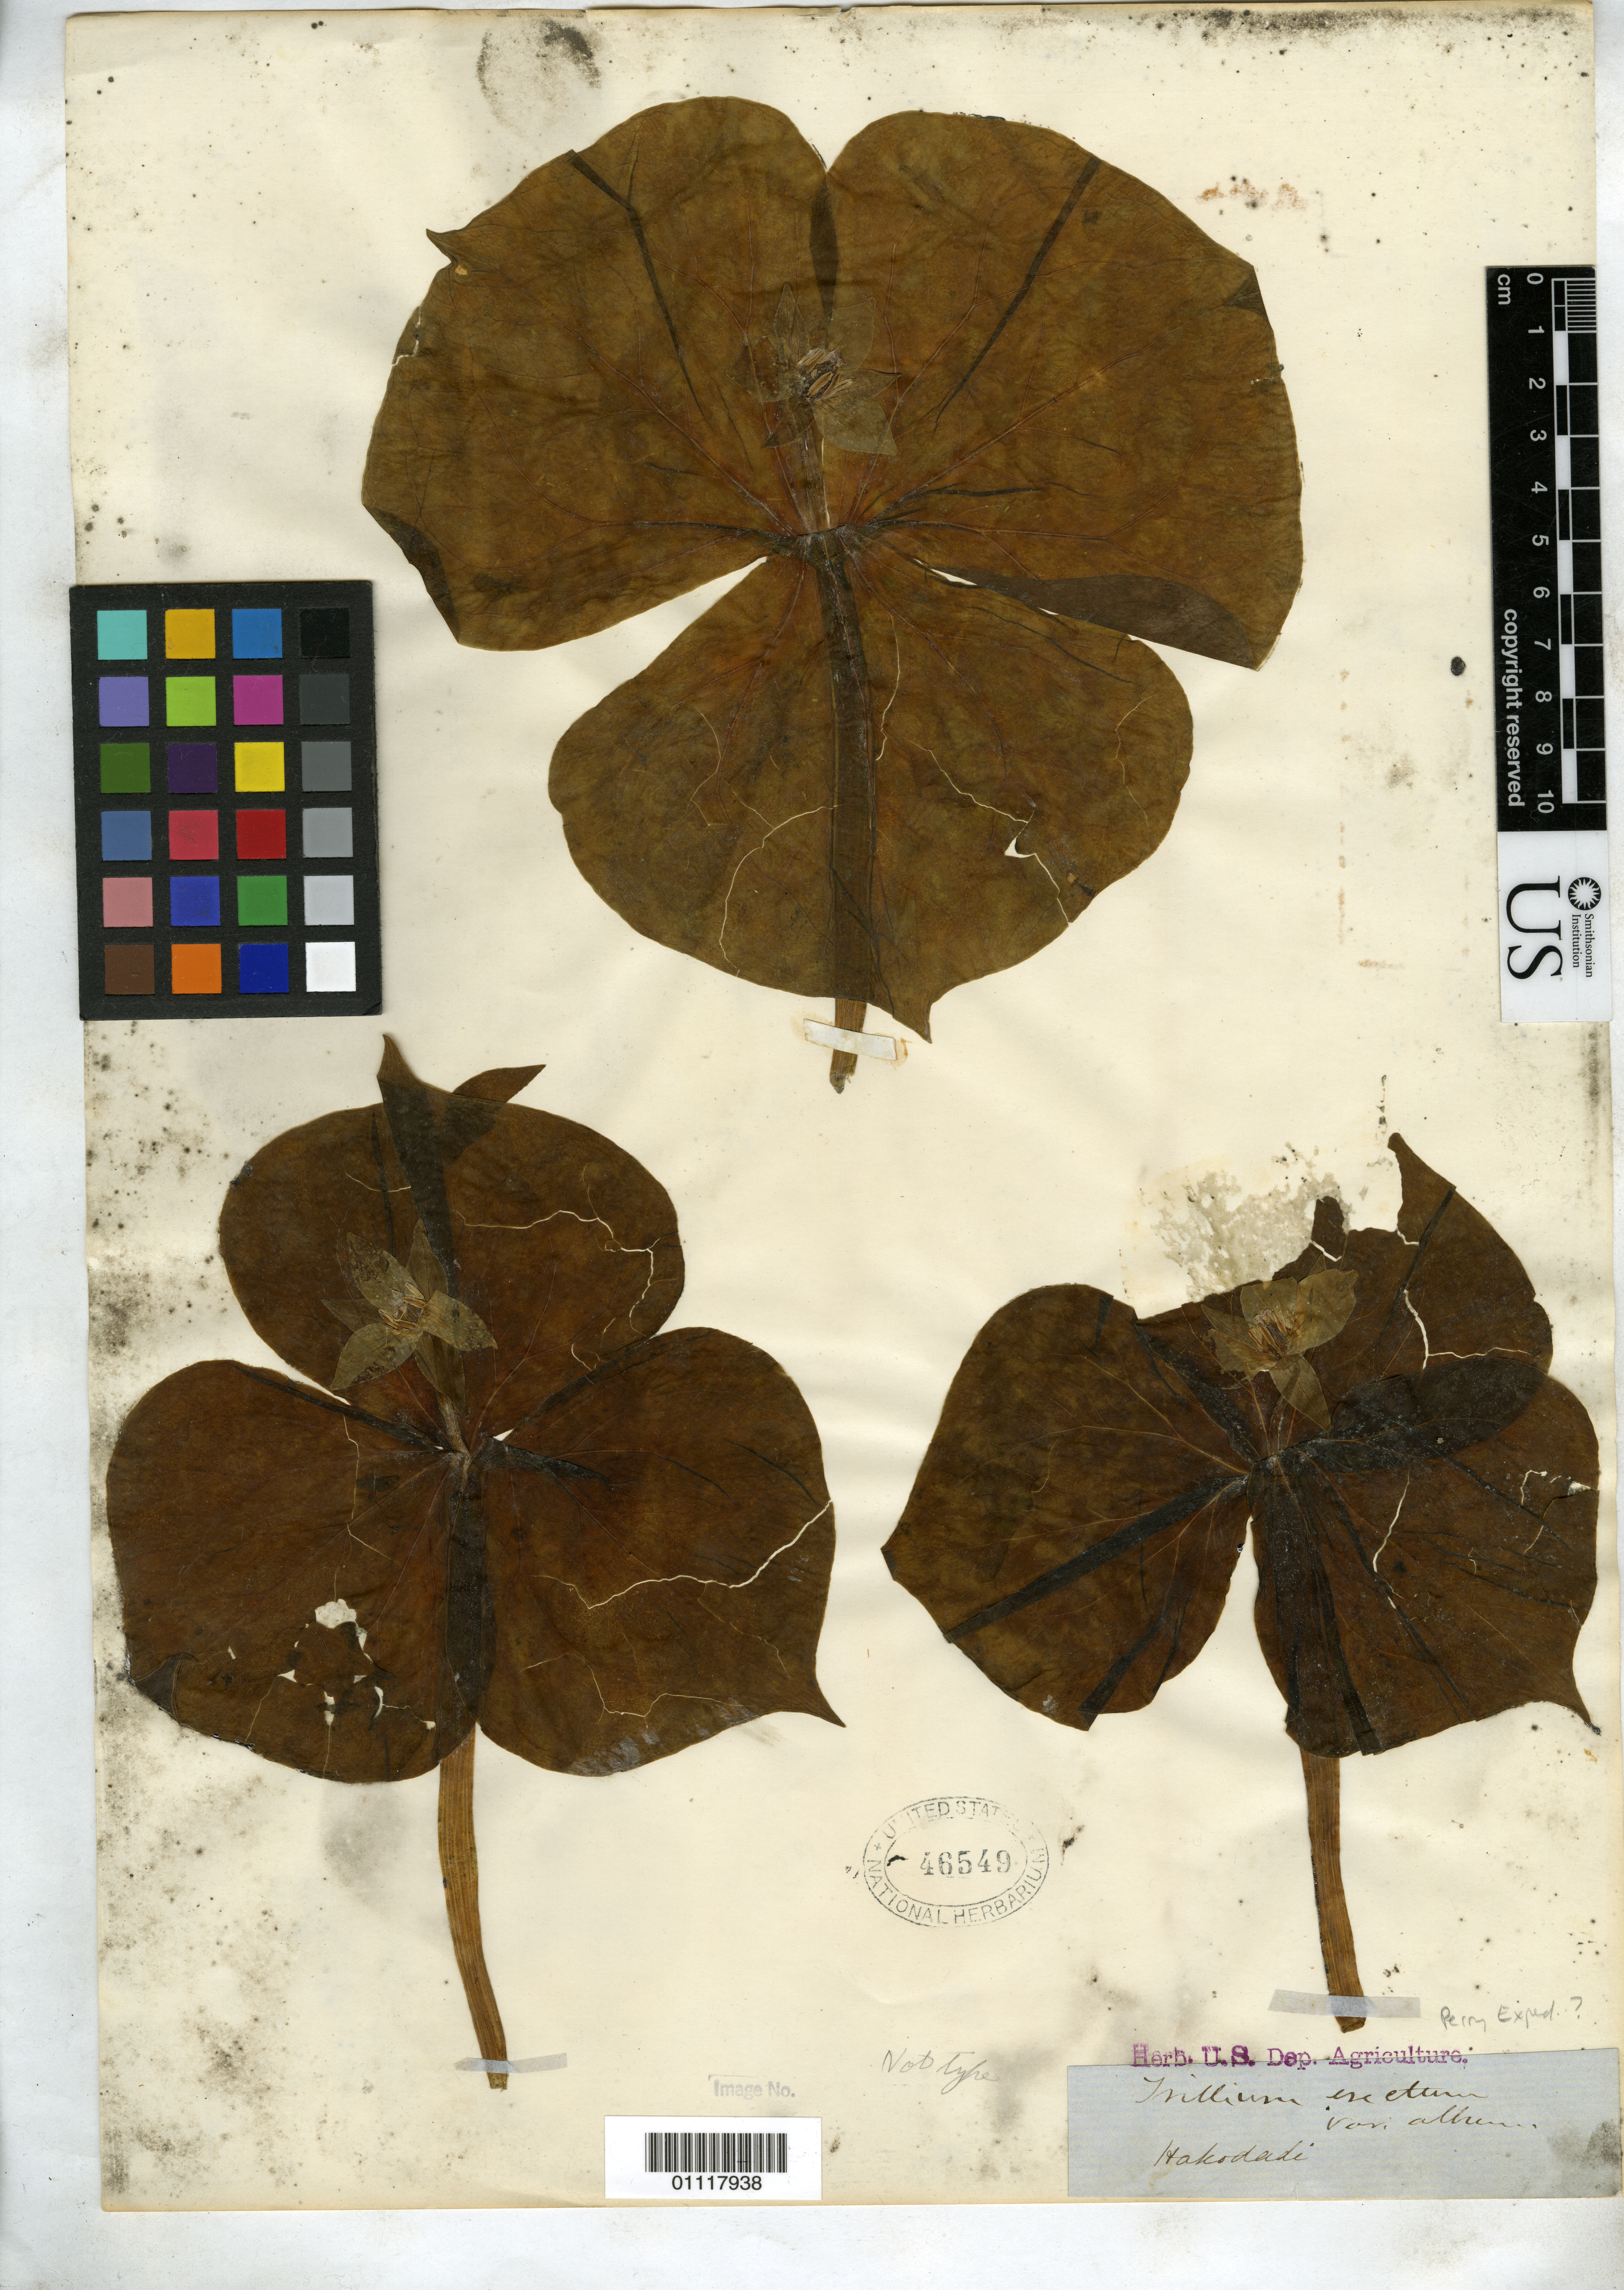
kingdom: Plantae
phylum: Tracheophyta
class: Liliopsida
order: Liliales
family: Melanthiaceae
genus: Trillium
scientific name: Trillium erectum var. japonicum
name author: A. Gray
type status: Possible Type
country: Japan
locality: Hakodadi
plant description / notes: Old specimen from U.S.D.A. herbarium, without collection data [except "Hakodadi"] but probably from Perry Expedition and annotated by A. Gray (?) as "Trillium erectum var. album". Protologue cites "Trillium erectum var. album, Gray in Perry, Exped. 2. p. 320. Hakodadi" [NOT = Trillium erectum var. album (Michx.) Pursh.].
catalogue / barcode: US 46549